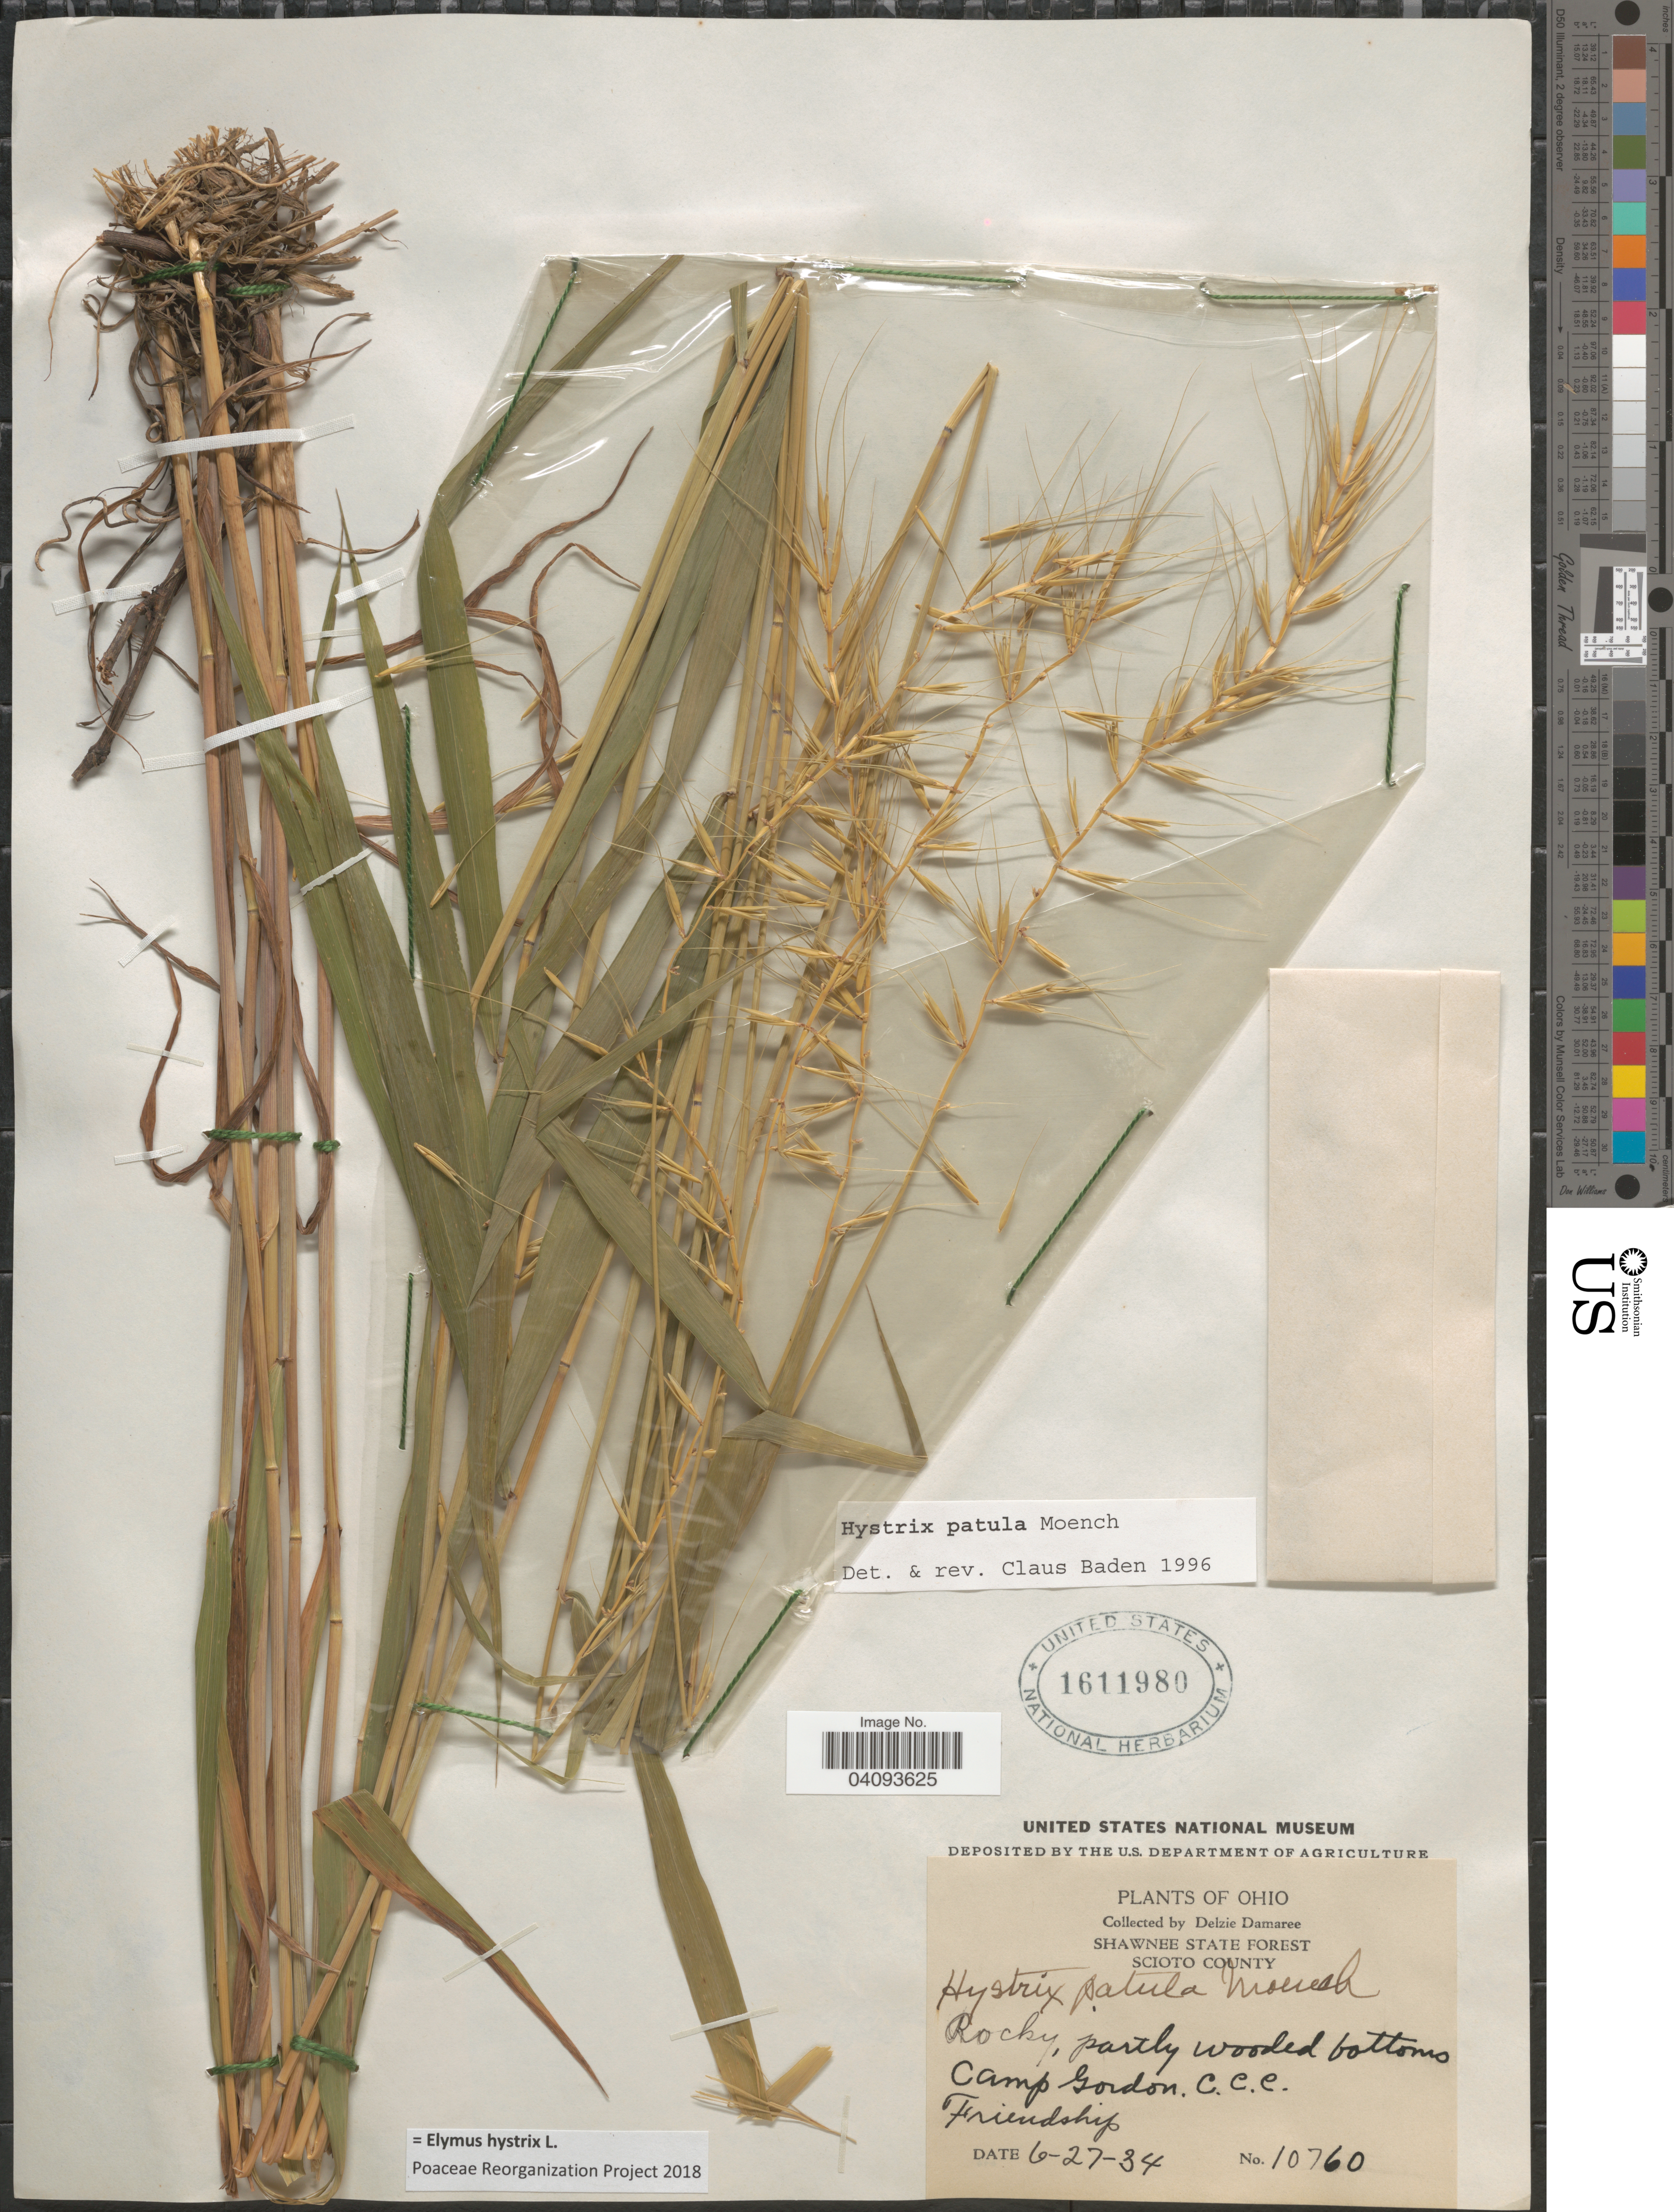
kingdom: Plantae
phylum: Tracheophyta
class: Liliopsida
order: Poales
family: Poaceae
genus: Elymus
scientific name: Elymus hystrix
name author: L.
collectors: D. Demaree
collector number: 10760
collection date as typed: Transcribed d/m/y: 27/6/34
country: United States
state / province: Ohio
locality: Shawnee State Forest. Scioto County. Camp Gordo. C.C.C. Friendship.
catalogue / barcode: US 1611980